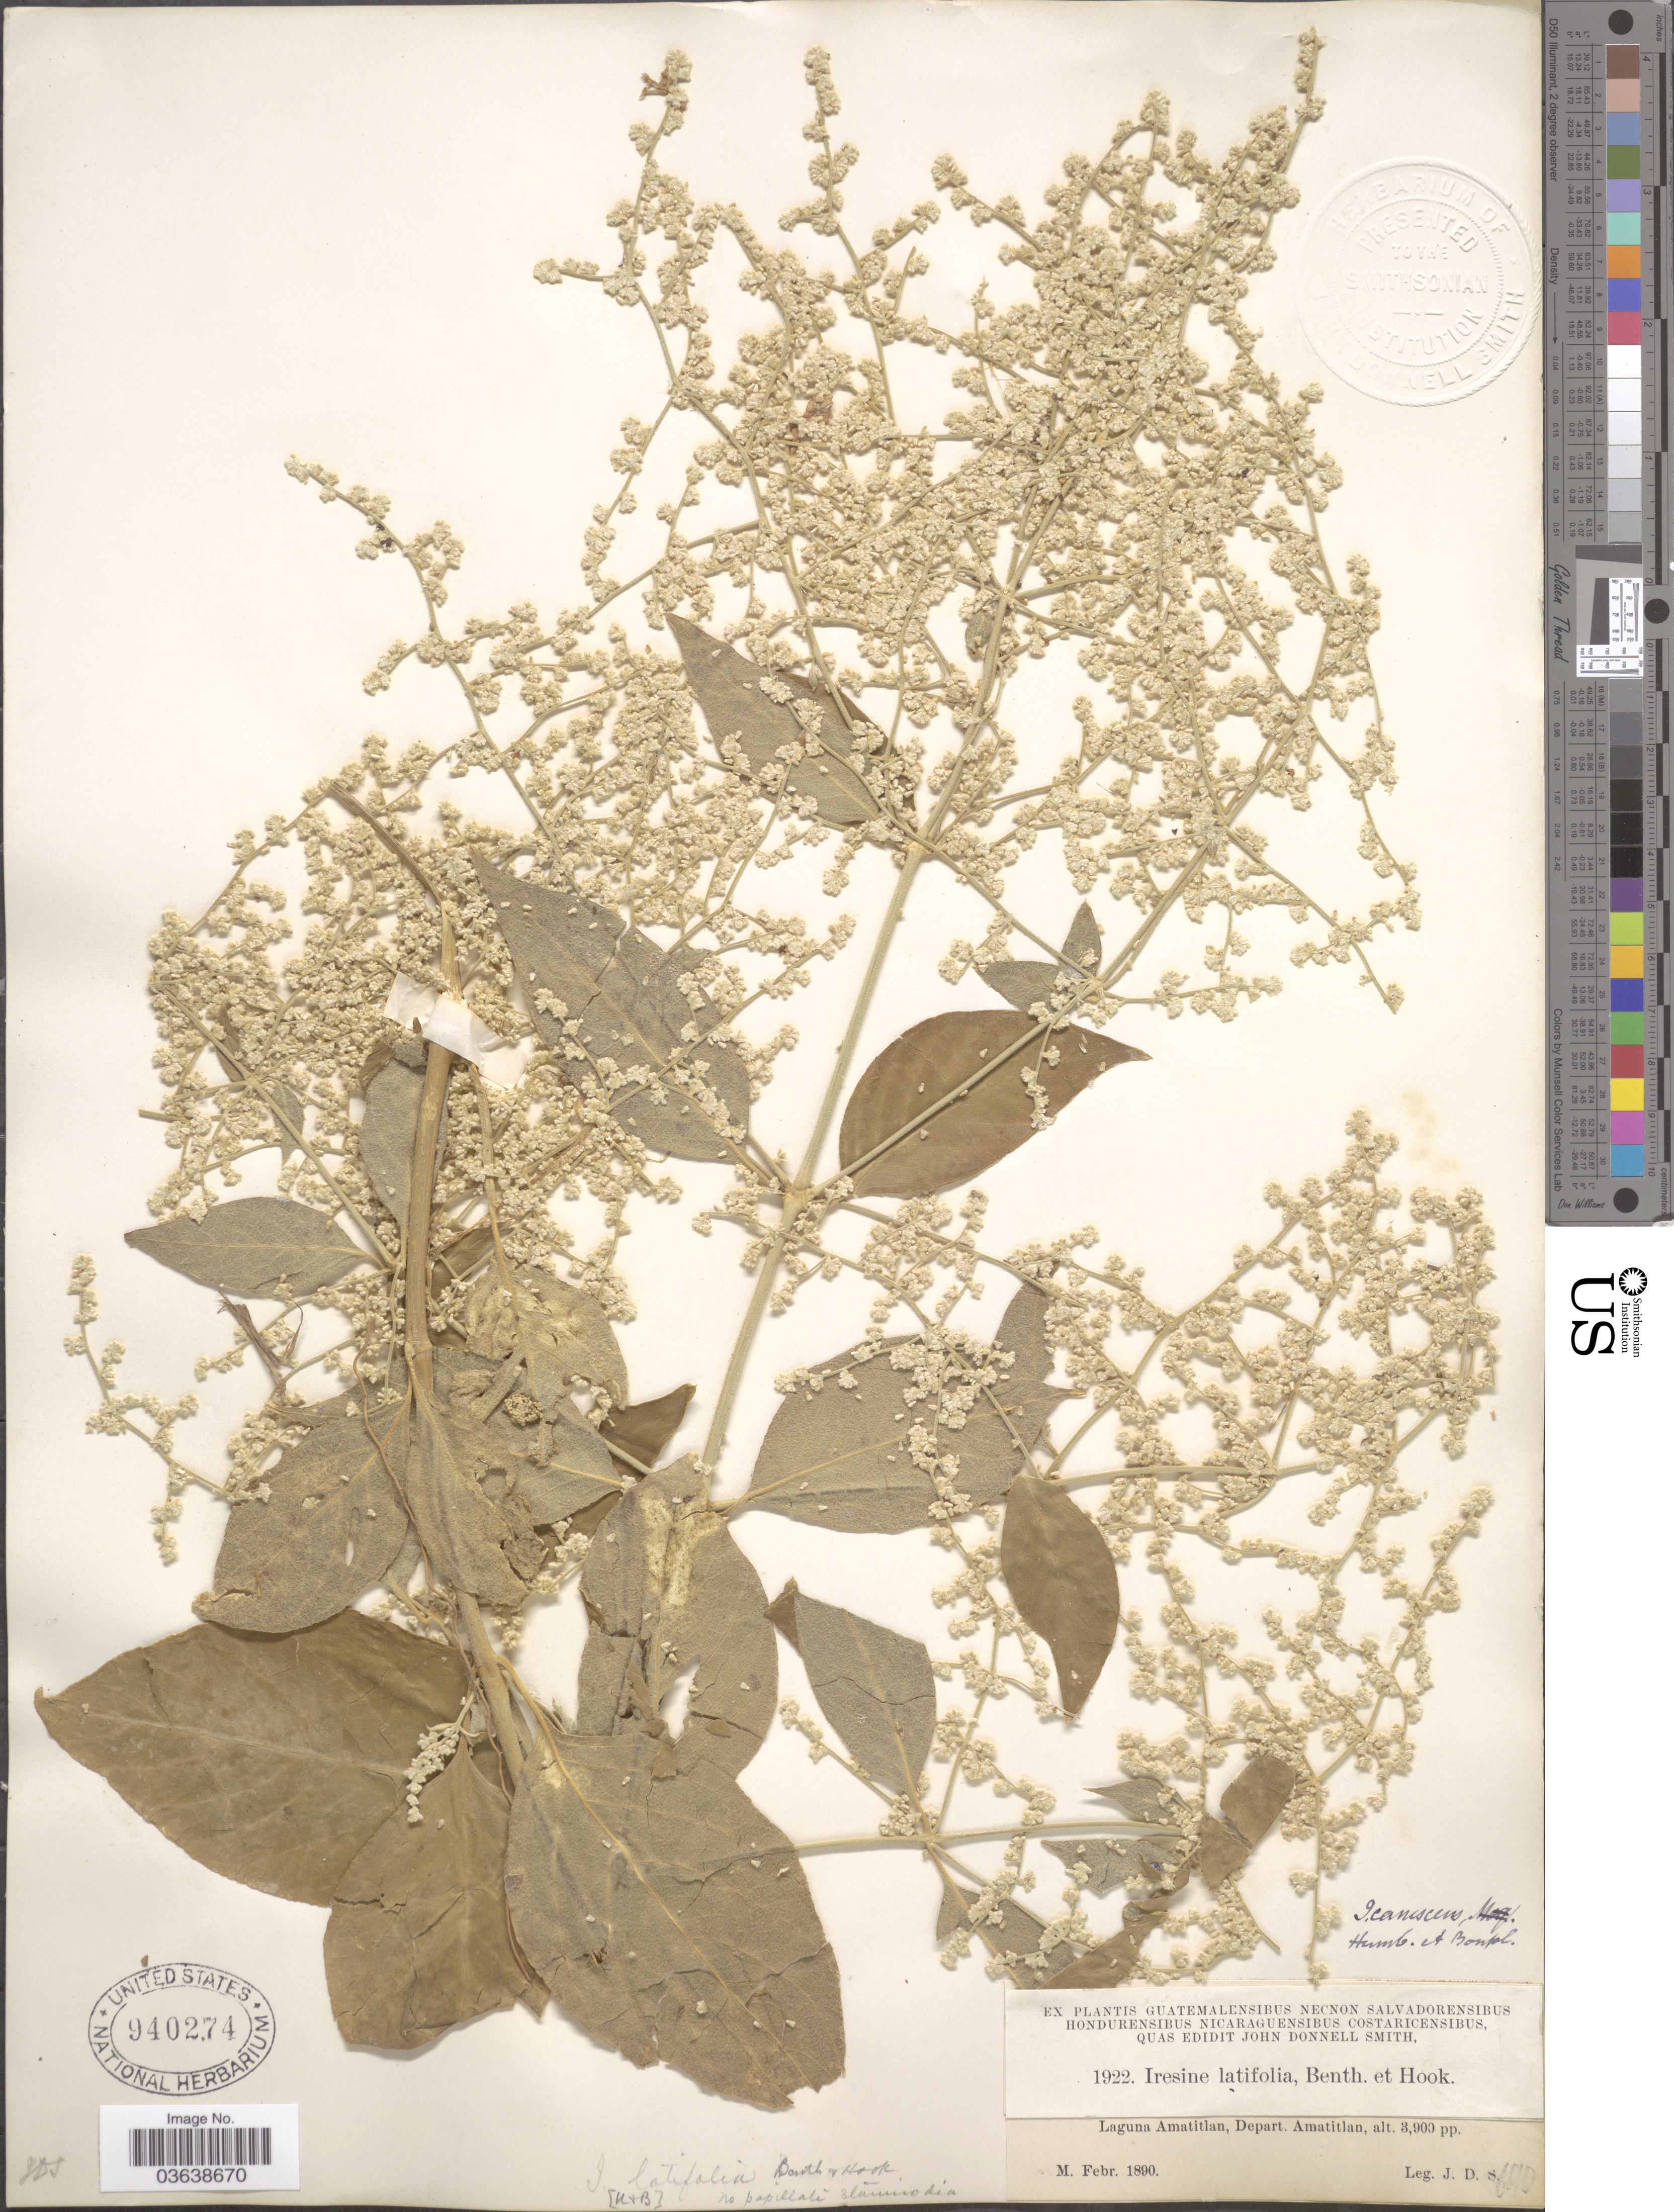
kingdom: Plantae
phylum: Tracheophyta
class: Magnoliopsida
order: Caryophyllales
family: Amaranthaceae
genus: Iresine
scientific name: Iresine calea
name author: (Ibáñez) Standl.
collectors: J. Donnell Smith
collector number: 1922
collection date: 1890-02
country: Guatemala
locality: Laguna Amatitlan, Depart. Amatitlan.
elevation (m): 1189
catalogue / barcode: US 940274